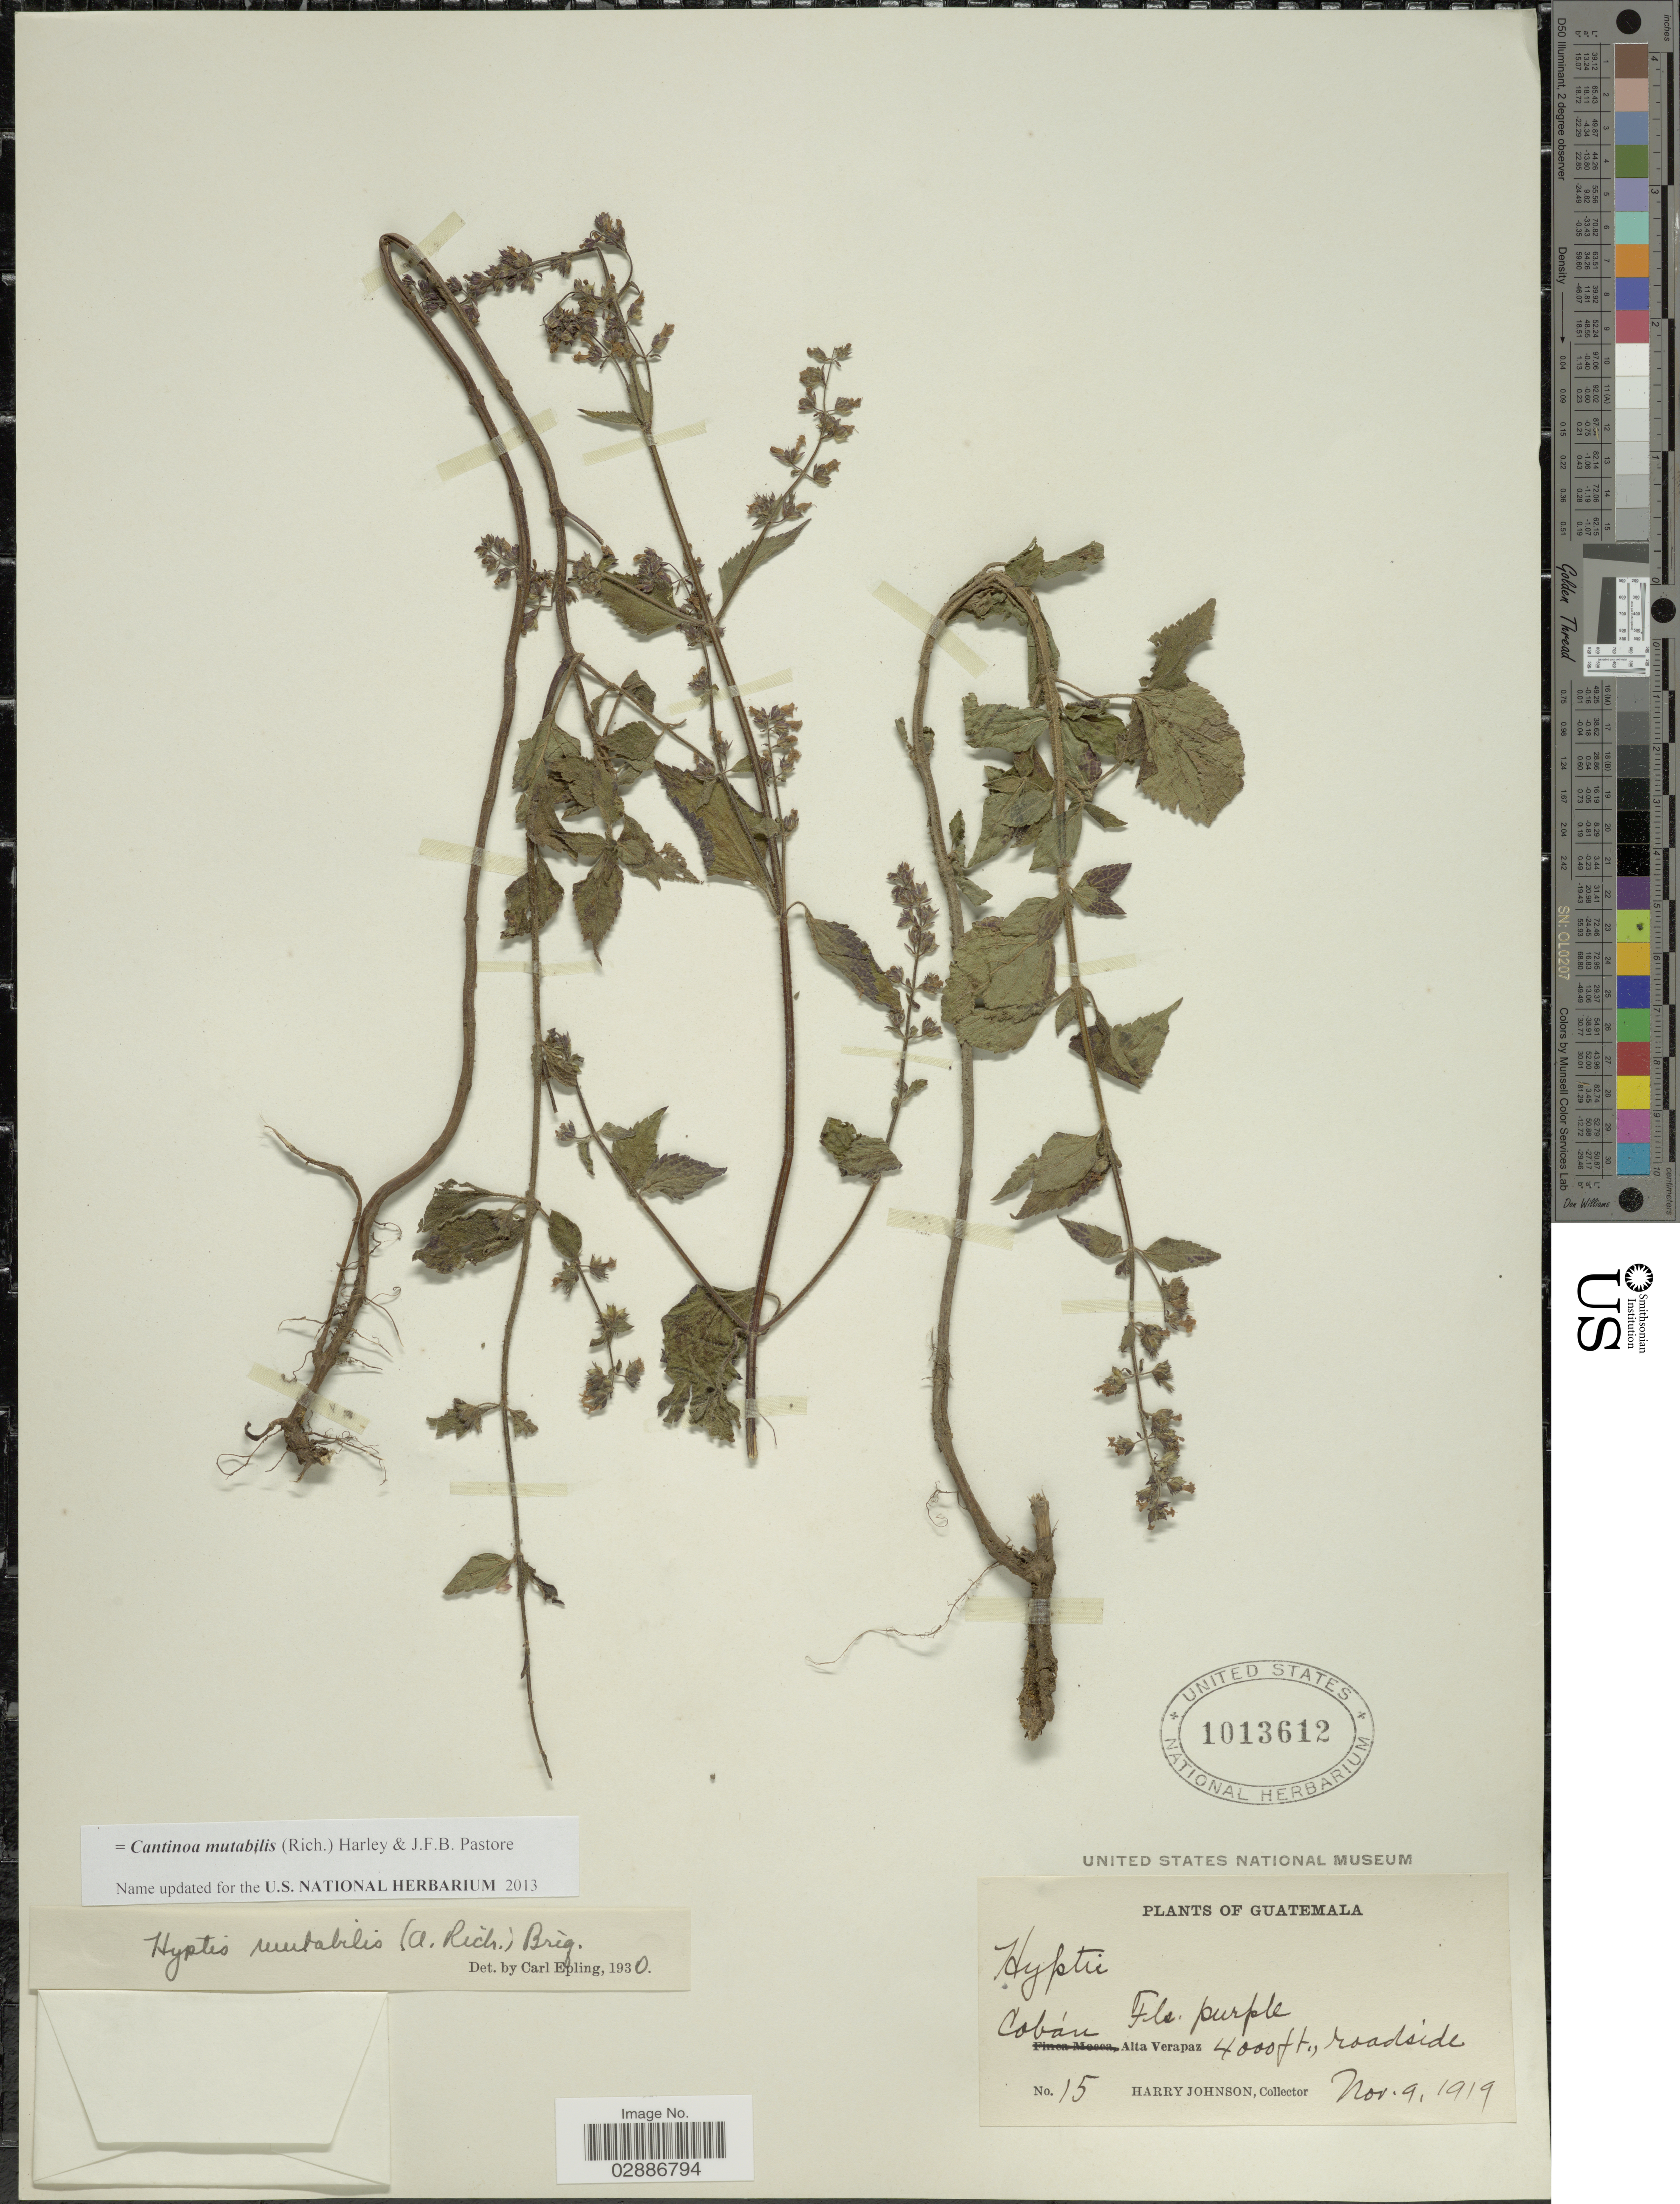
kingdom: Plantae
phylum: Tracheophyta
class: Magnoliopsida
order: Lamiales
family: Lamiaceae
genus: Cantinoa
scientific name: Cantinoa mutabilis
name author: (Rich.) Harley & J.F.B. Pastore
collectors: H. Johnson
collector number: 15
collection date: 1919-11-09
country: Guatemala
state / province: Alta Verapaz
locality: Cobán.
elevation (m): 1219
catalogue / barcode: US 1013612